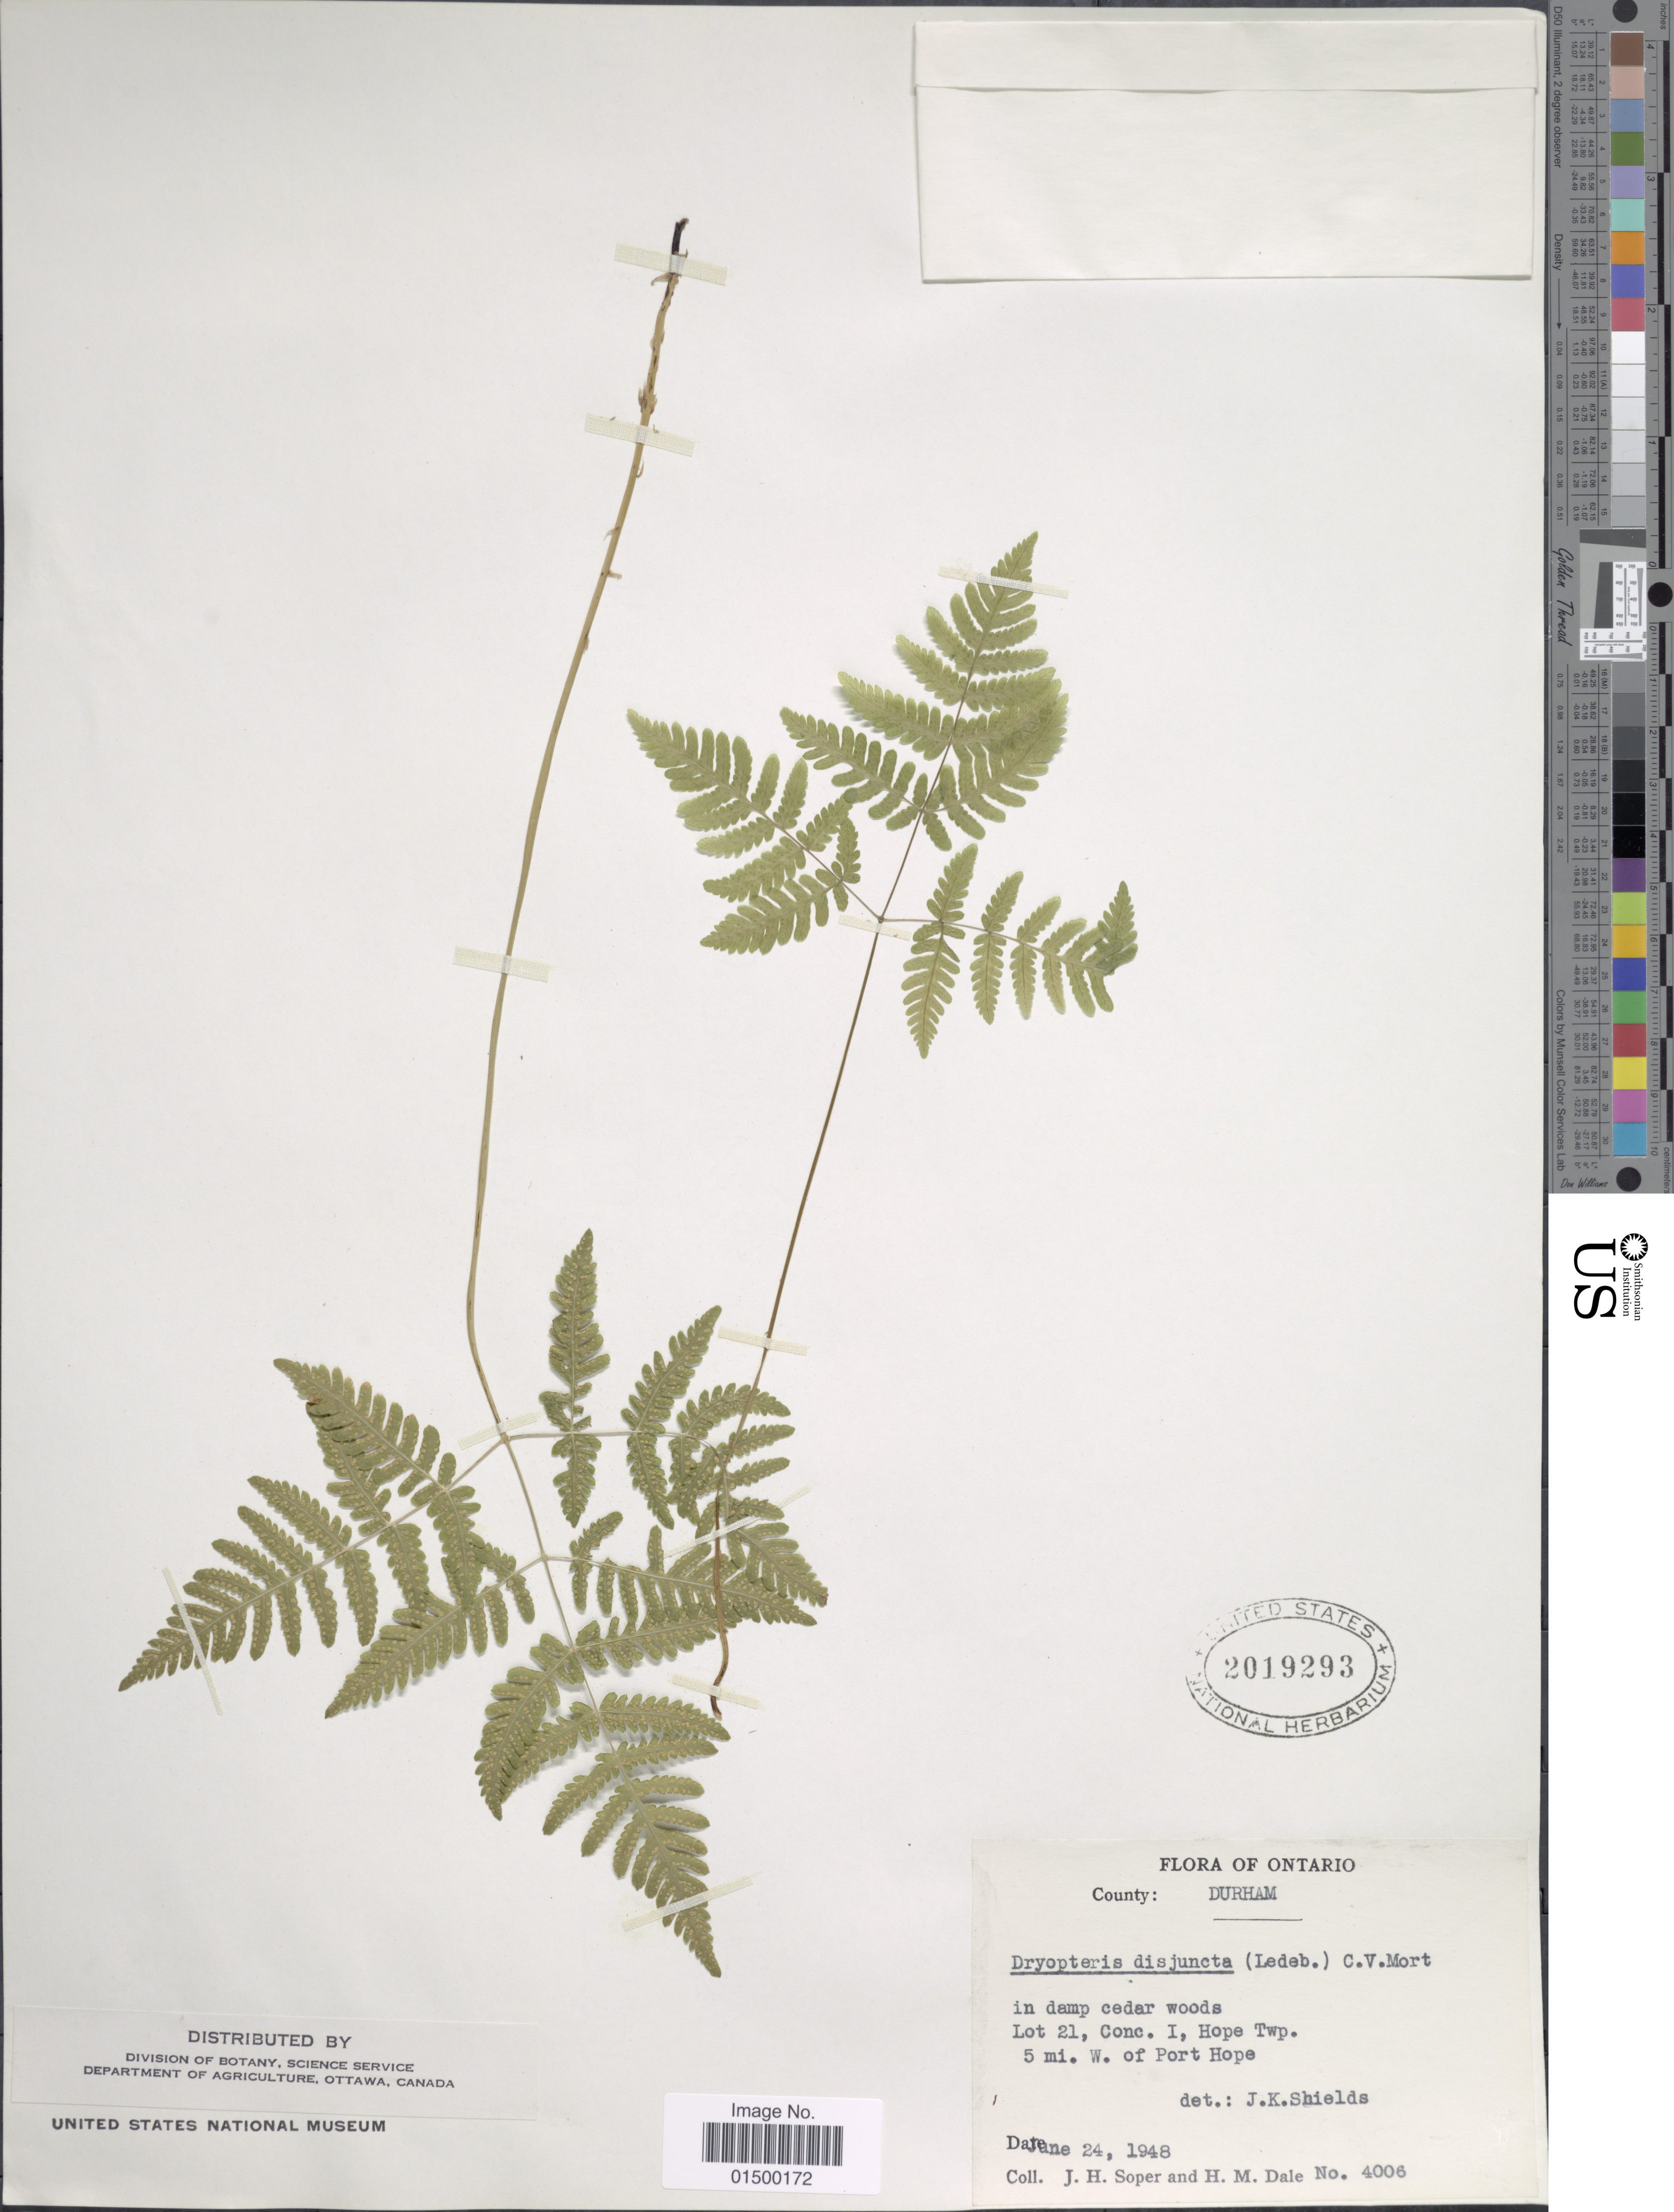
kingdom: Plantae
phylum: Tracheophyta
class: Polypodiopsida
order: Polypodiales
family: Cystopteridaceae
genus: Gymnocarpium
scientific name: Gymnocarpium disjunctum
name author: (Rupr.) Ching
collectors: J. H. Soper & H. M. Dale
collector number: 4006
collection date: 1948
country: Canada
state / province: Ontario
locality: County: Durham. Lot 21, Conc. I, Hope Twp. 5 mi. W. of Port Hope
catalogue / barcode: US 2019293